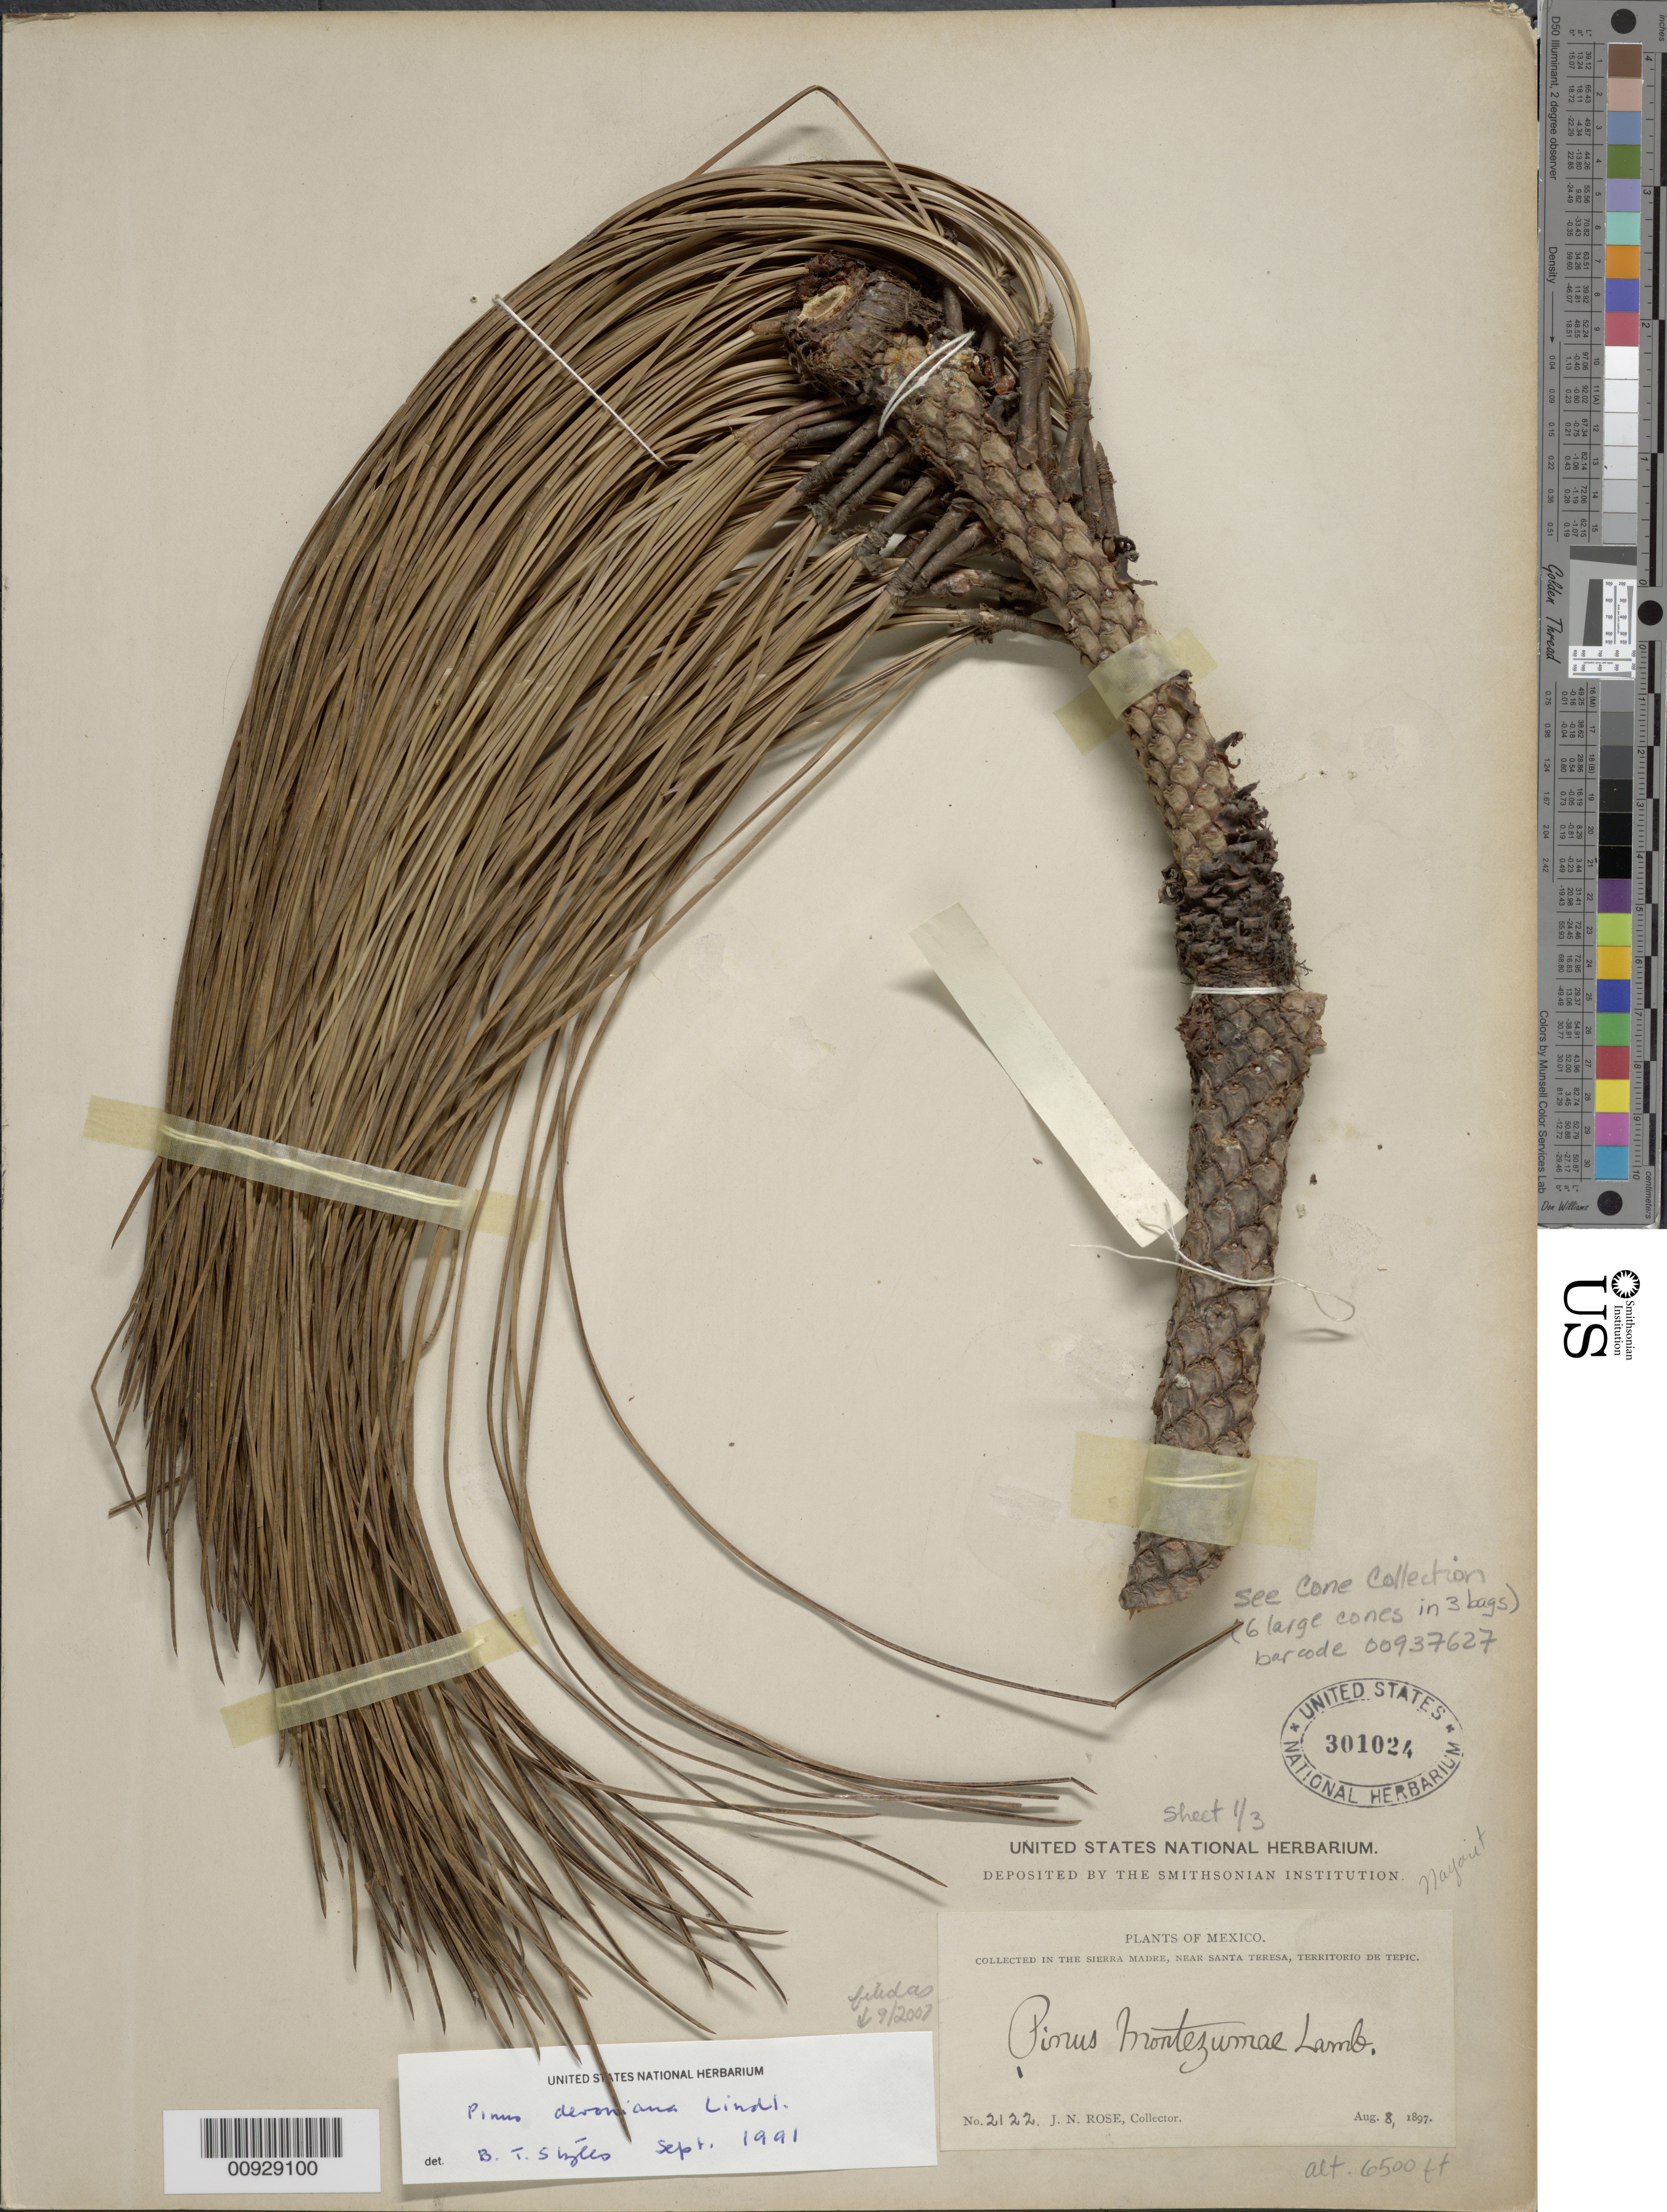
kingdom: Plantae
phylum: Tracheophyta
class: Pinopsida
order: Pinales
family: Pinaceae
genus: Pinus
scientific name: Pinus devoniana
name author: Lindl.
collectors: J. N. Rose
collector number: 2122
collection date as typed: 08 Aug 1897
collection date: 1897-08-08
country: Mexico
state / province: Nayarit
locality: Sierra Madre, near Santa Teresa, Territorio de Tepic.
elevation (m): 1981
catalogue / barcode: US 301024